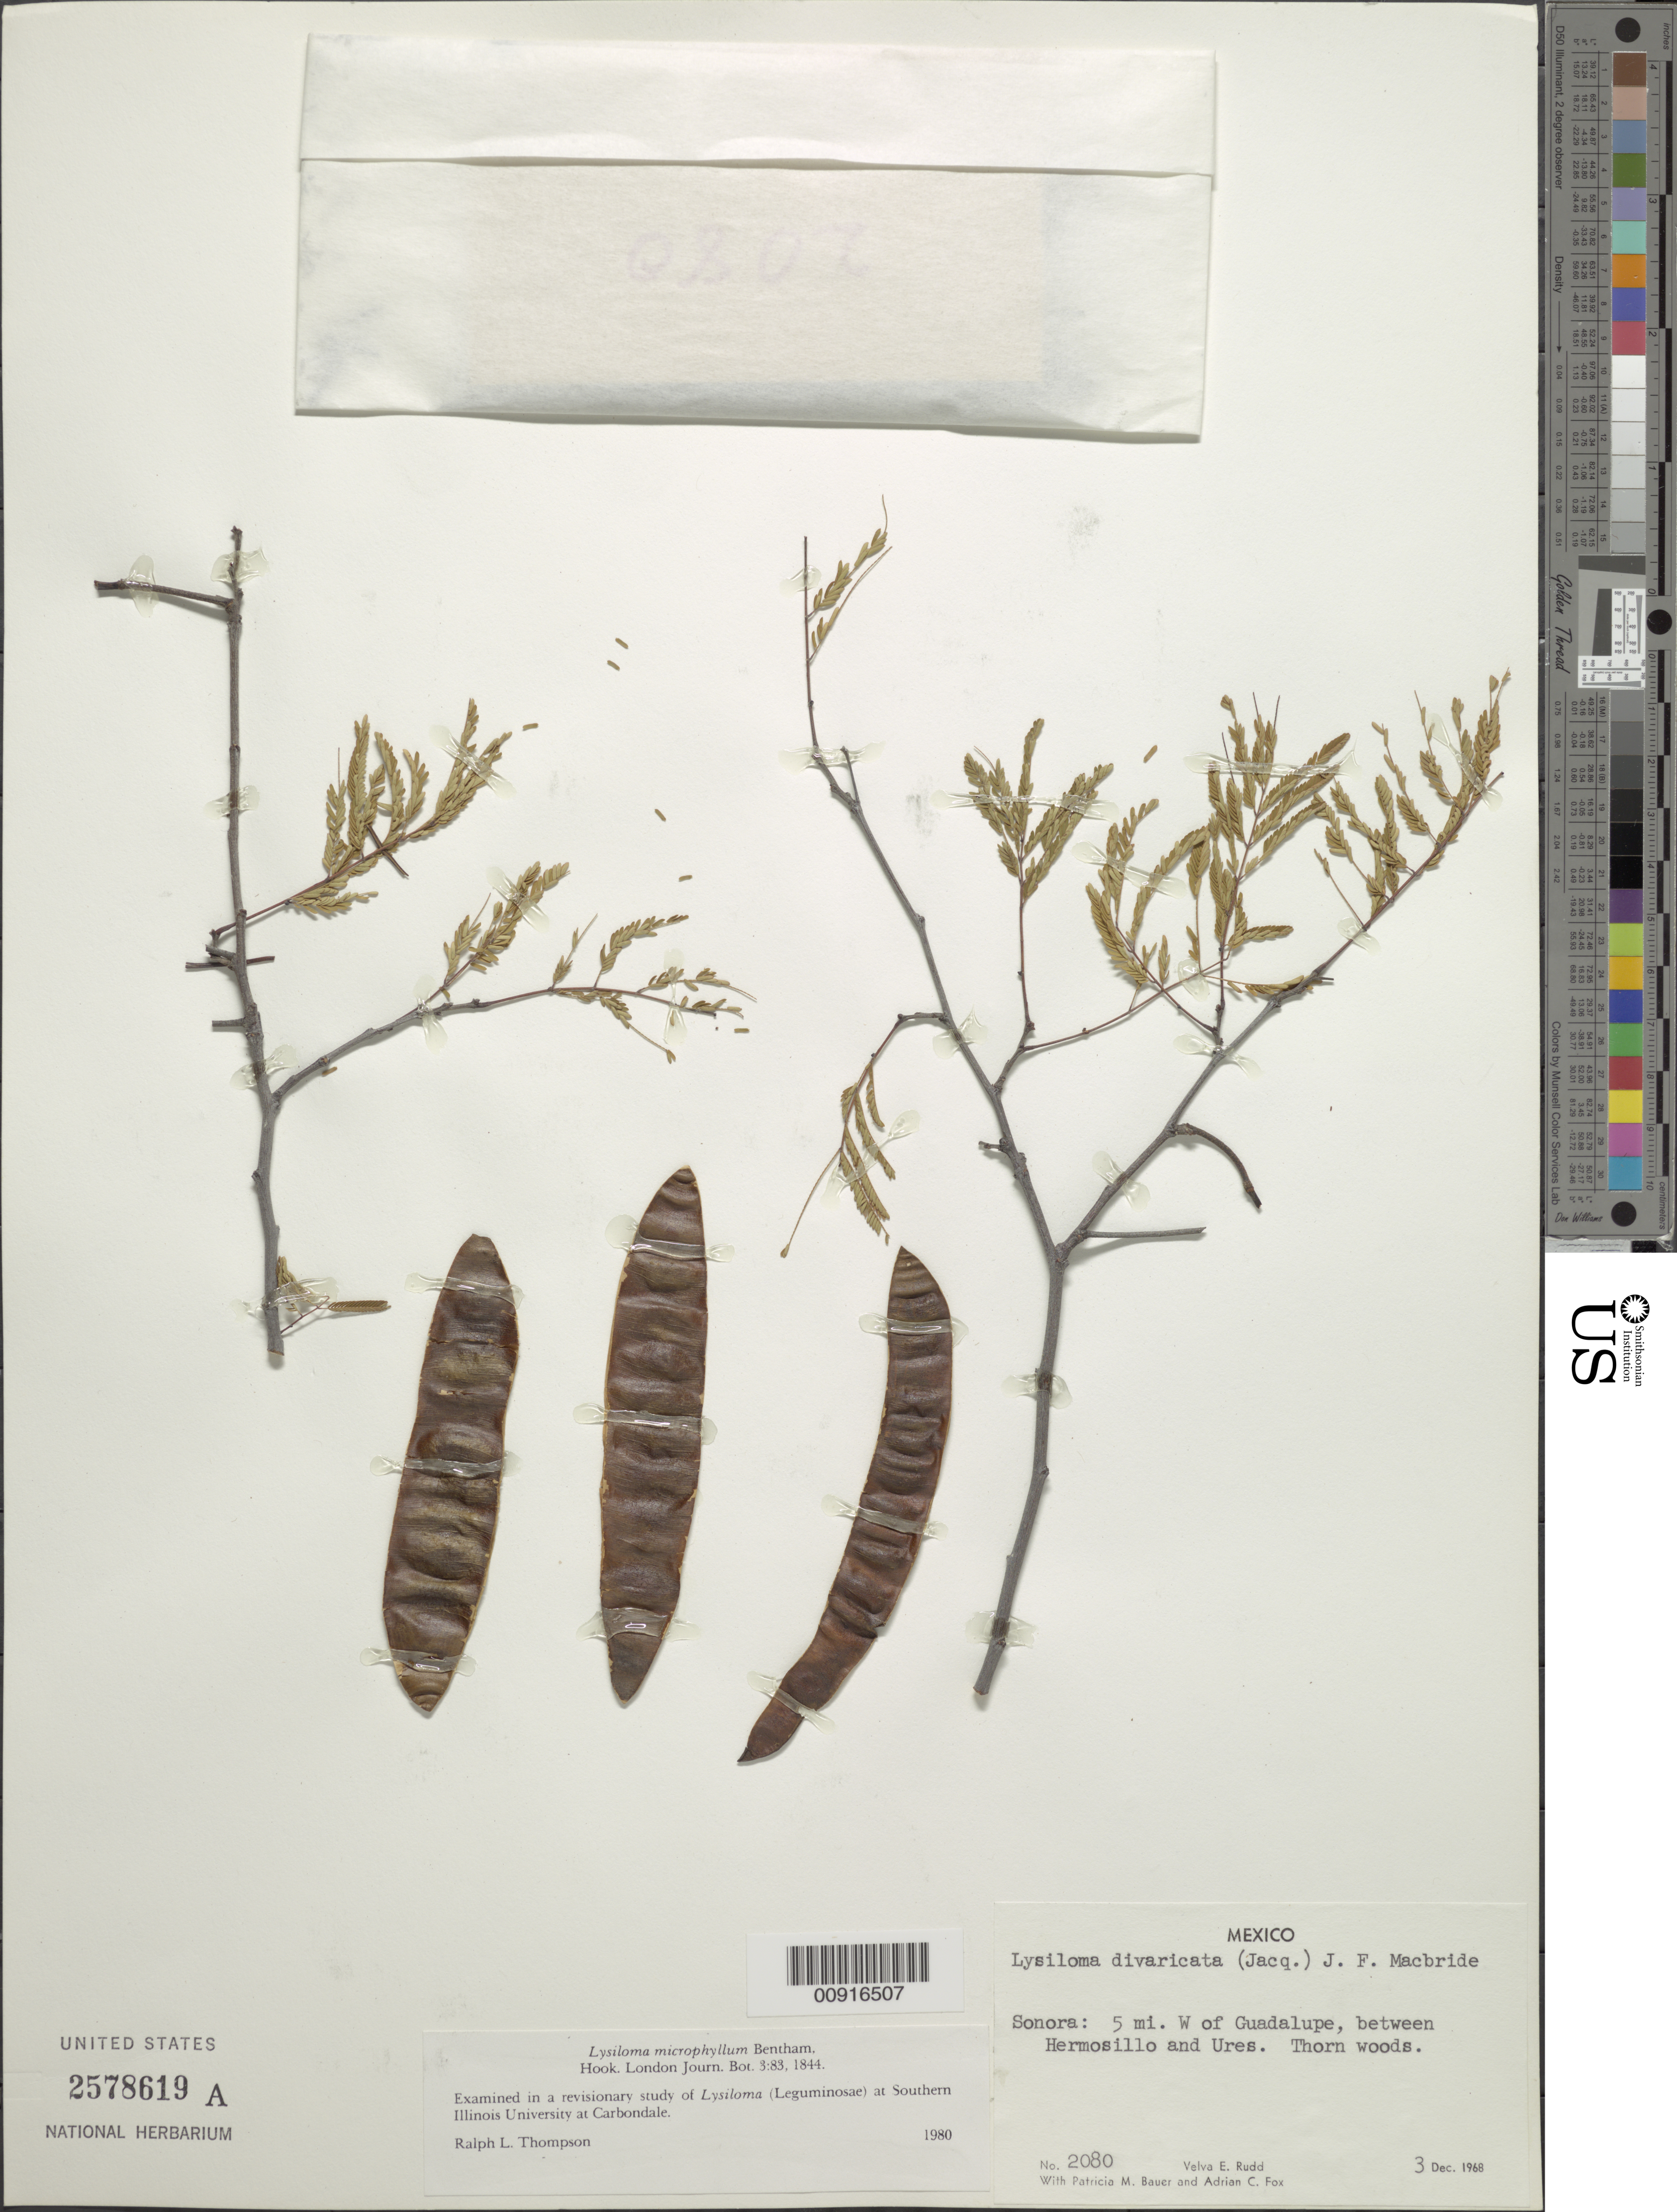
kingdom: Plantae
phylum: Tracheophyta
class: Magnoliopsida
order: Fabales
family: Fabaceae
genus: Lysiloma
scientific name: Lysiloma microphyllum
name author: Benth.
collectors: V. E. Rudd, P. Bauer & A. Fox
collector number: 2080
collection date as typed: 03 Dec 1968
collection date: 1968-12-03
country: Mexico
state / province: Sonora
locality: Sonora: 5 mi. W of Guadalupe, between Hermosillo and Ures.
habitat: Thorn woods.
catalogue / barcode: US 2578619A